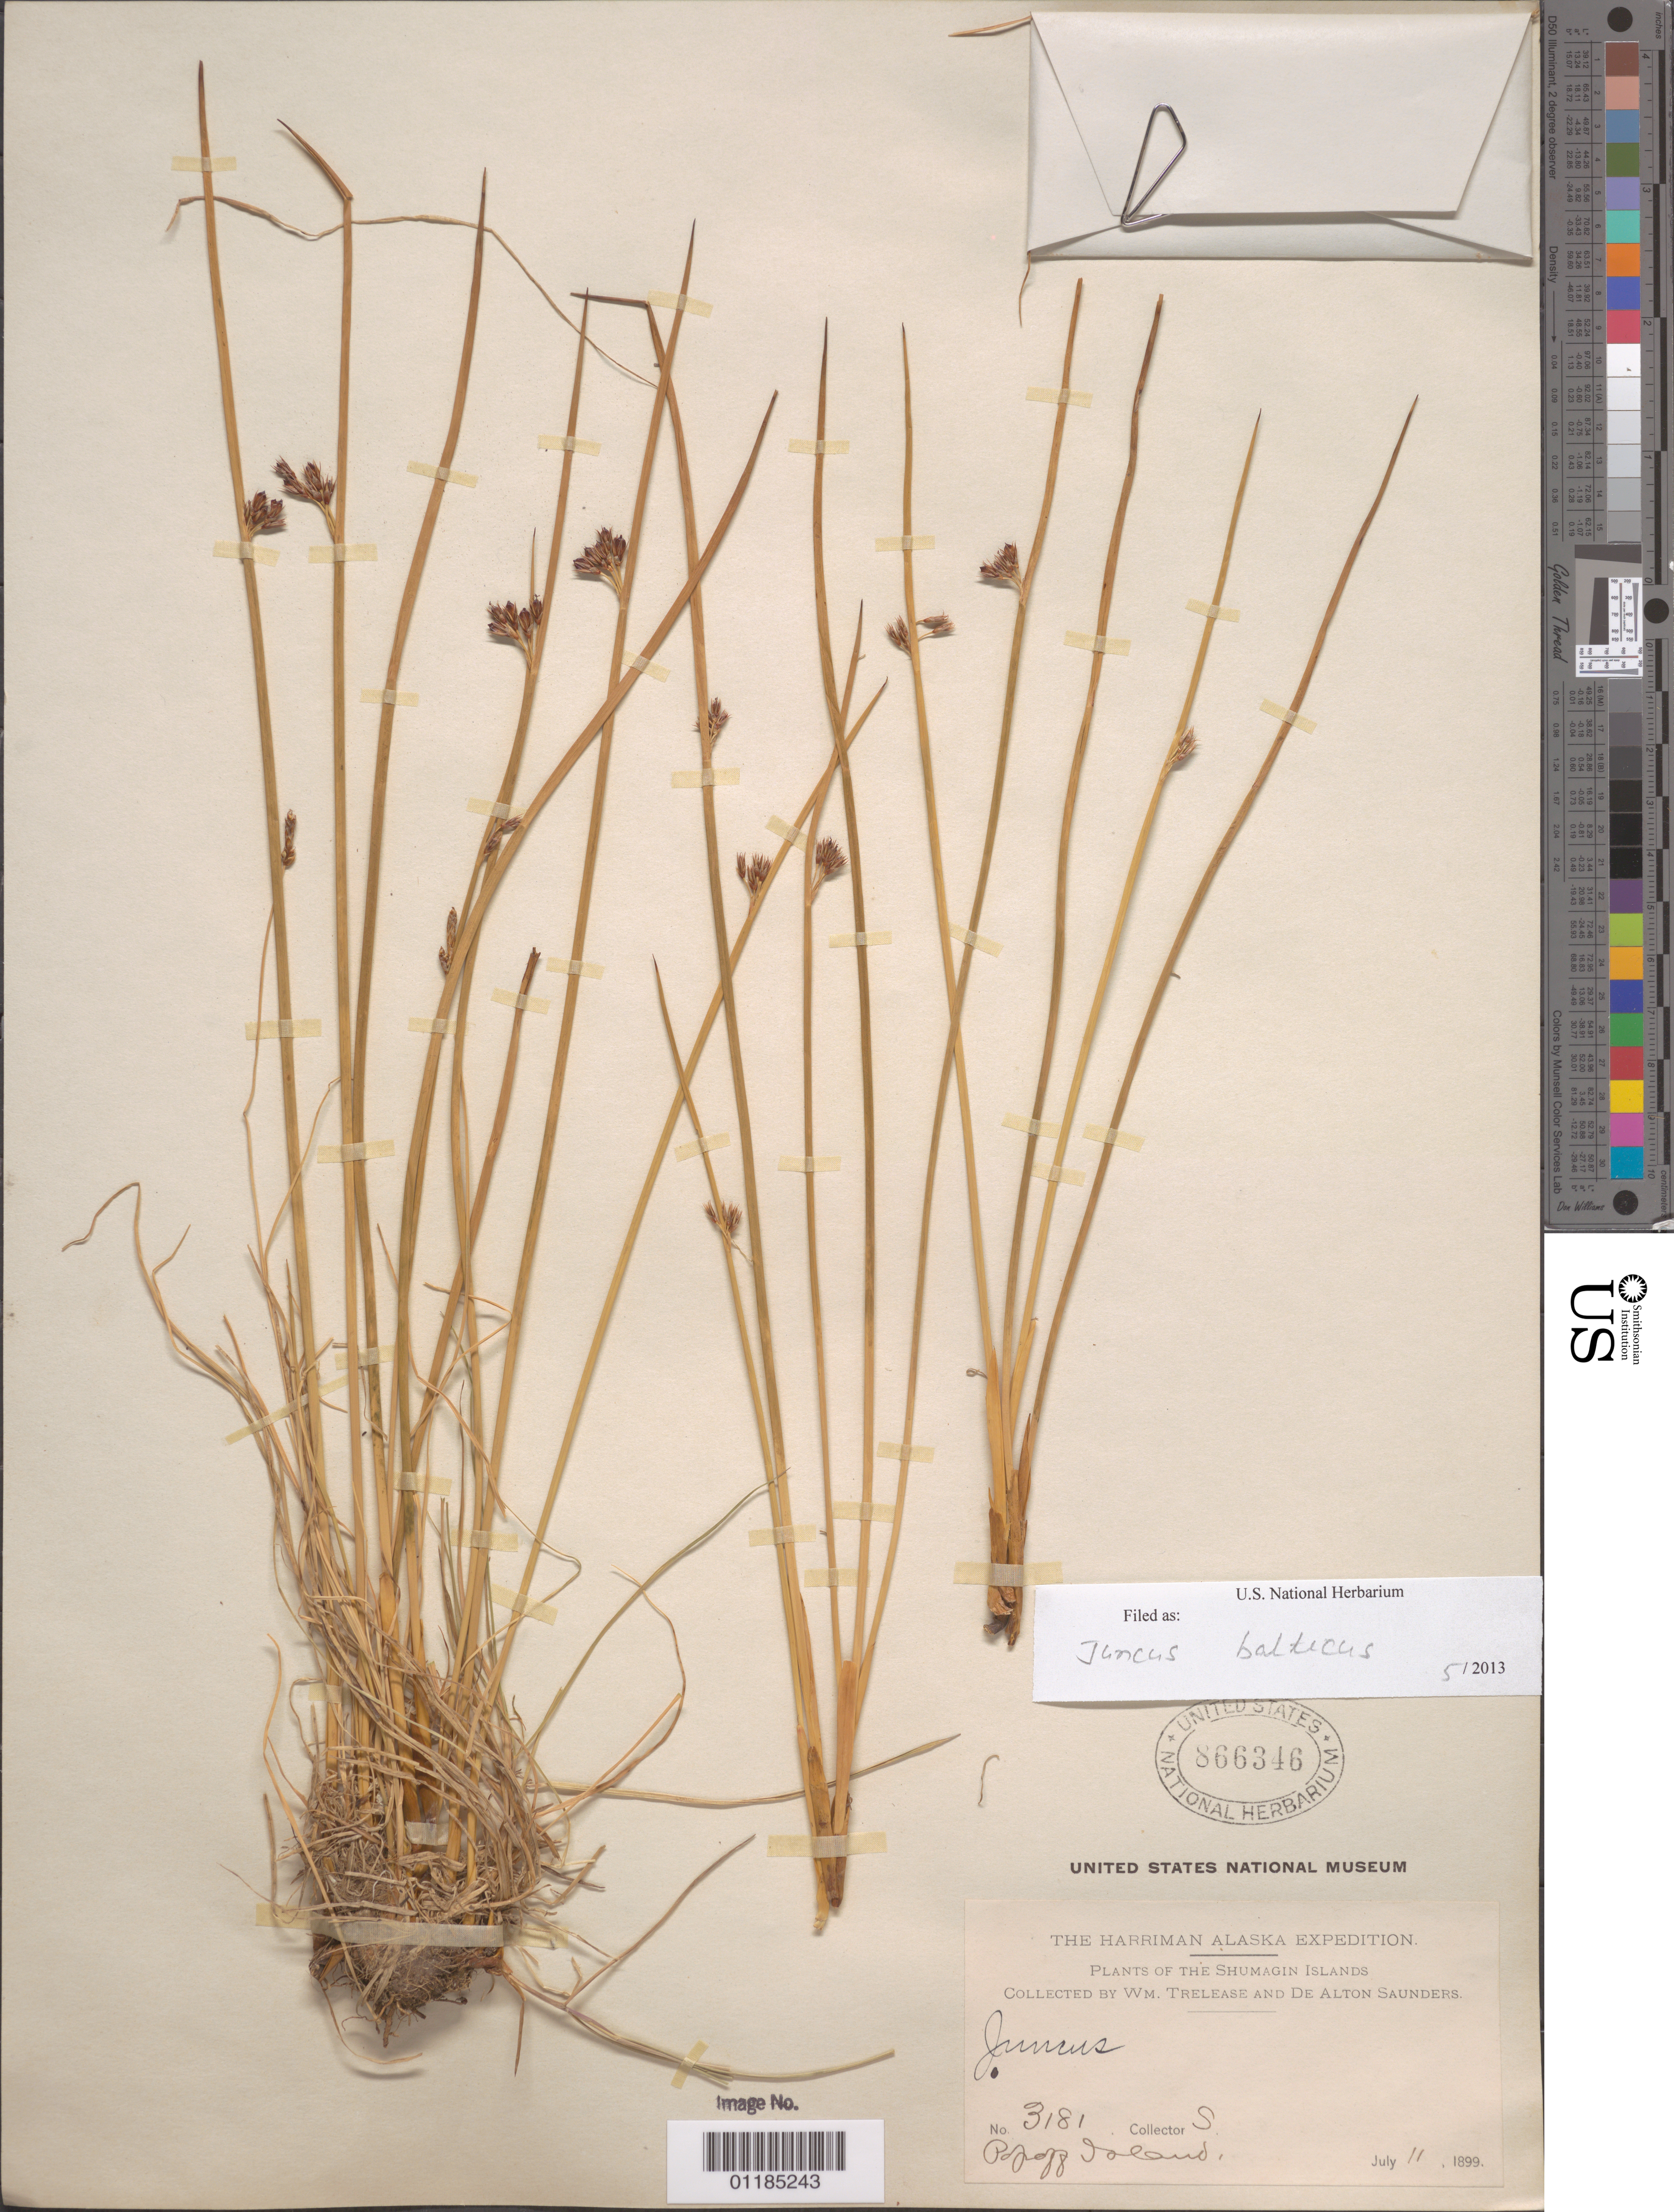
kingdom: Plantae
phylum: Tracheophyta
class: Liliopsida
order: Poales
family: Juncaceae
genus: Juncus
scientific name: Juncus balticus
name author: Willd.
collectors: W. Trelease & D. Saunders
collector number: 3181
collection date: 1899-07-11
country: United States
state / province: Alaska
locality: Popoff Island.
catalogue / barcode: US 866346